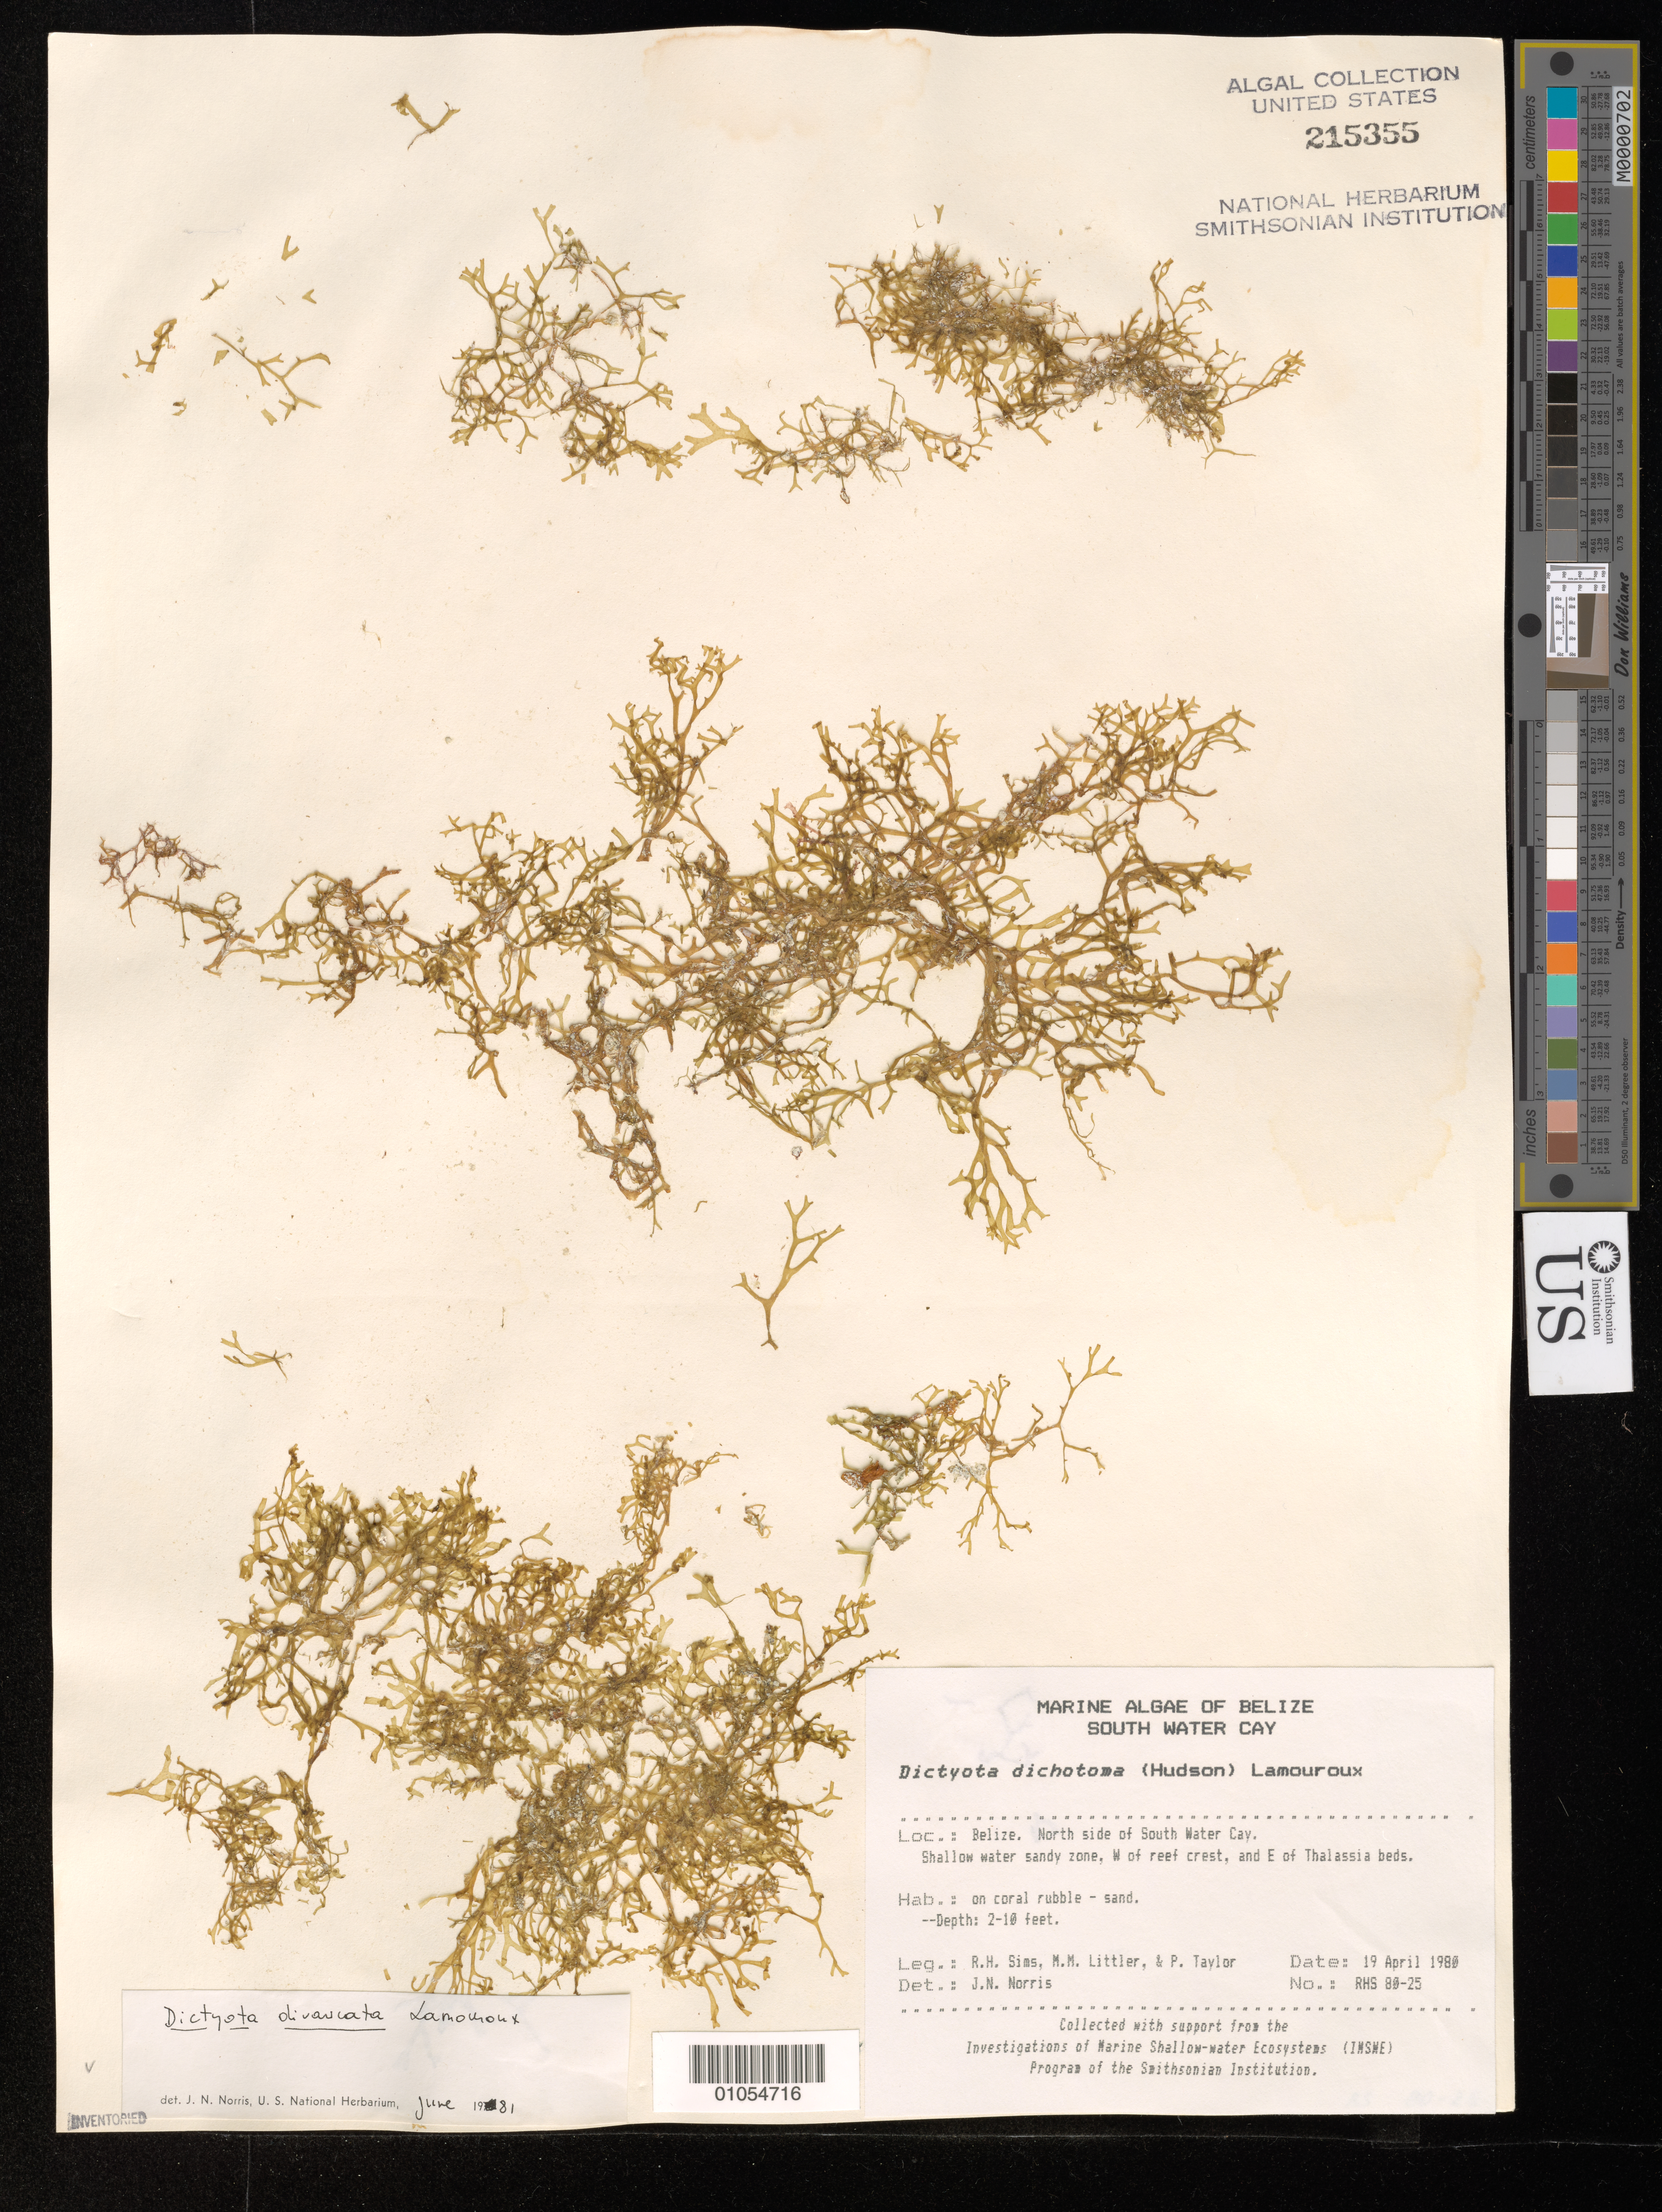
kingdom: Chromista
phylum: Ochrophyta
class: Phaeophyceae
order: Dictyotales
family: Dictyotaceae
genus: Dictyota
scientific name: Dictyota implexa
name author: (Desfontaines) J.V.Lamouroux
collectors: R. H. Sims, M. M. Littler & P. R. Taylor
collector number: RHS 80-25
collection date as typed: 19 Apr 1980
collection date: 1980-04-19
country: Belize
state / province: Stann Creek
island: South Water Cay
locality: North side of South Water Cay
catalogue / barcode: US 215355